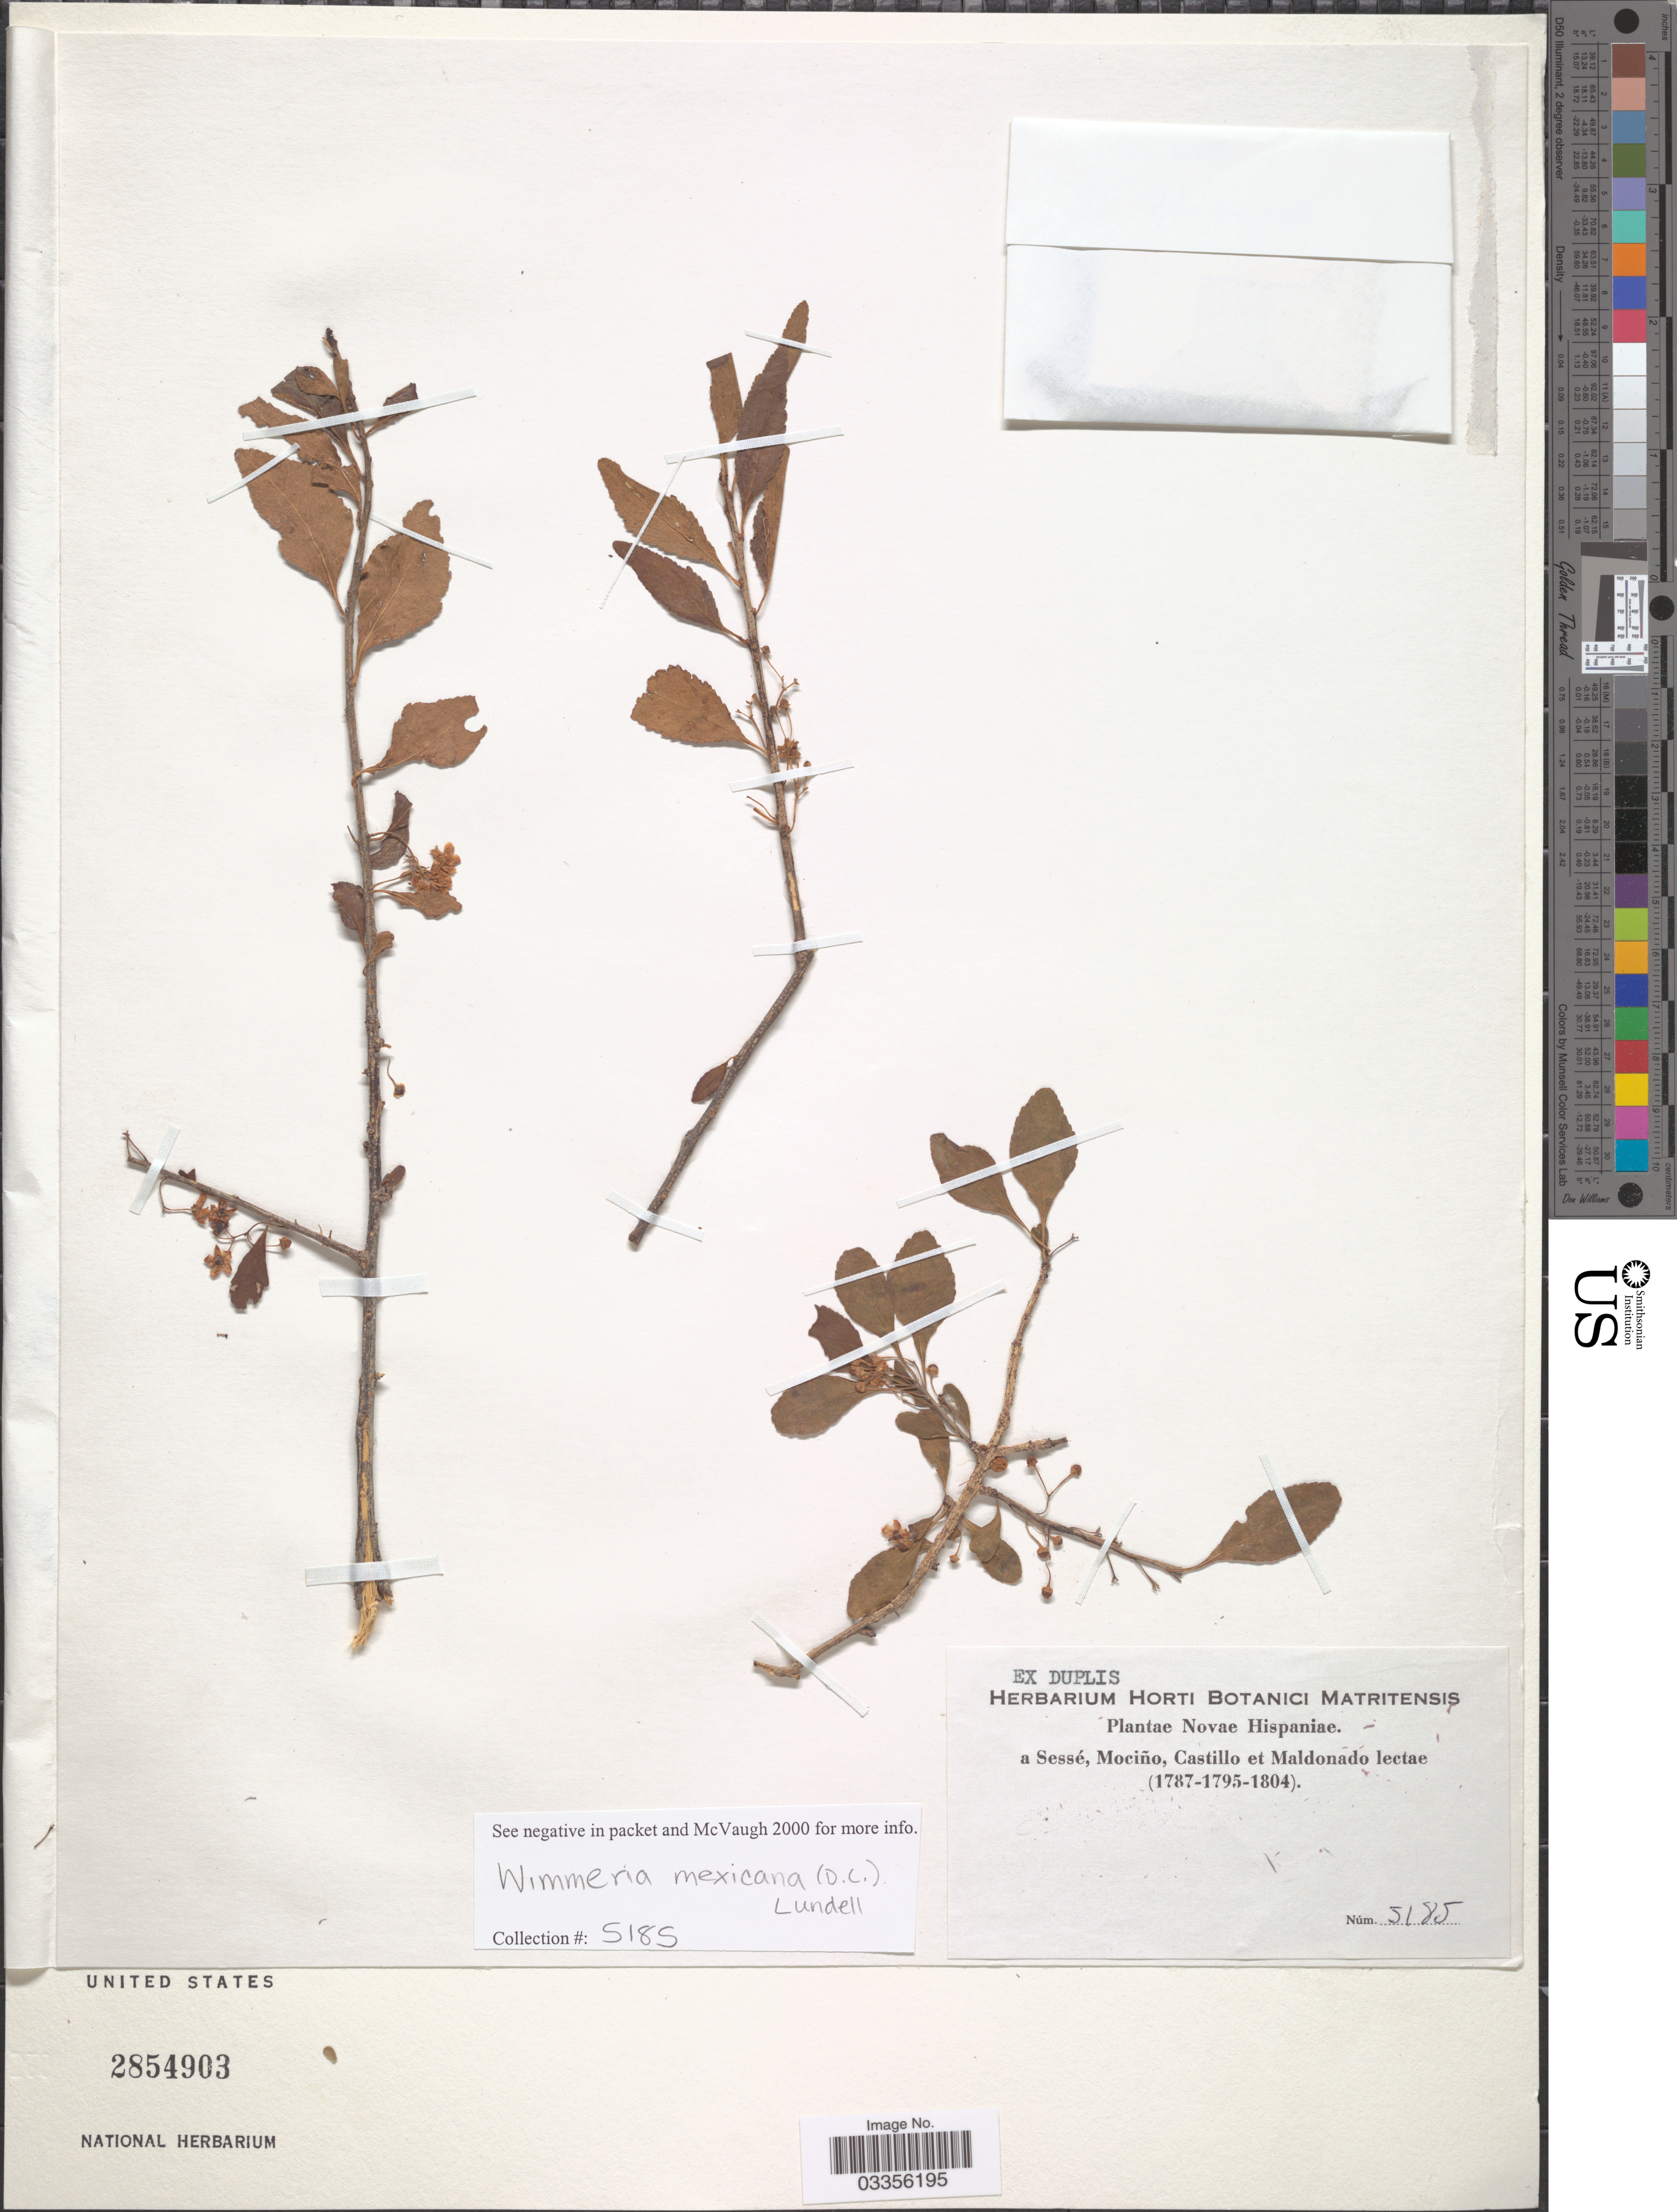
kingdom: Plantae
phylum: Tracheophyta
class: Magnoliopsida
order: Celastrales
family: Celastraceae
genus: Wimmeria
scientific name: Wimmeria mexicana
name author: (DC.) Lundell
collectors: Sessé, --, Mociño, Castillo, -- & Maldonado, --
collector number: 5185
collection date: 1787/1804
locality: Novae Hispaniae.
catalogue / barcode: US 2854903